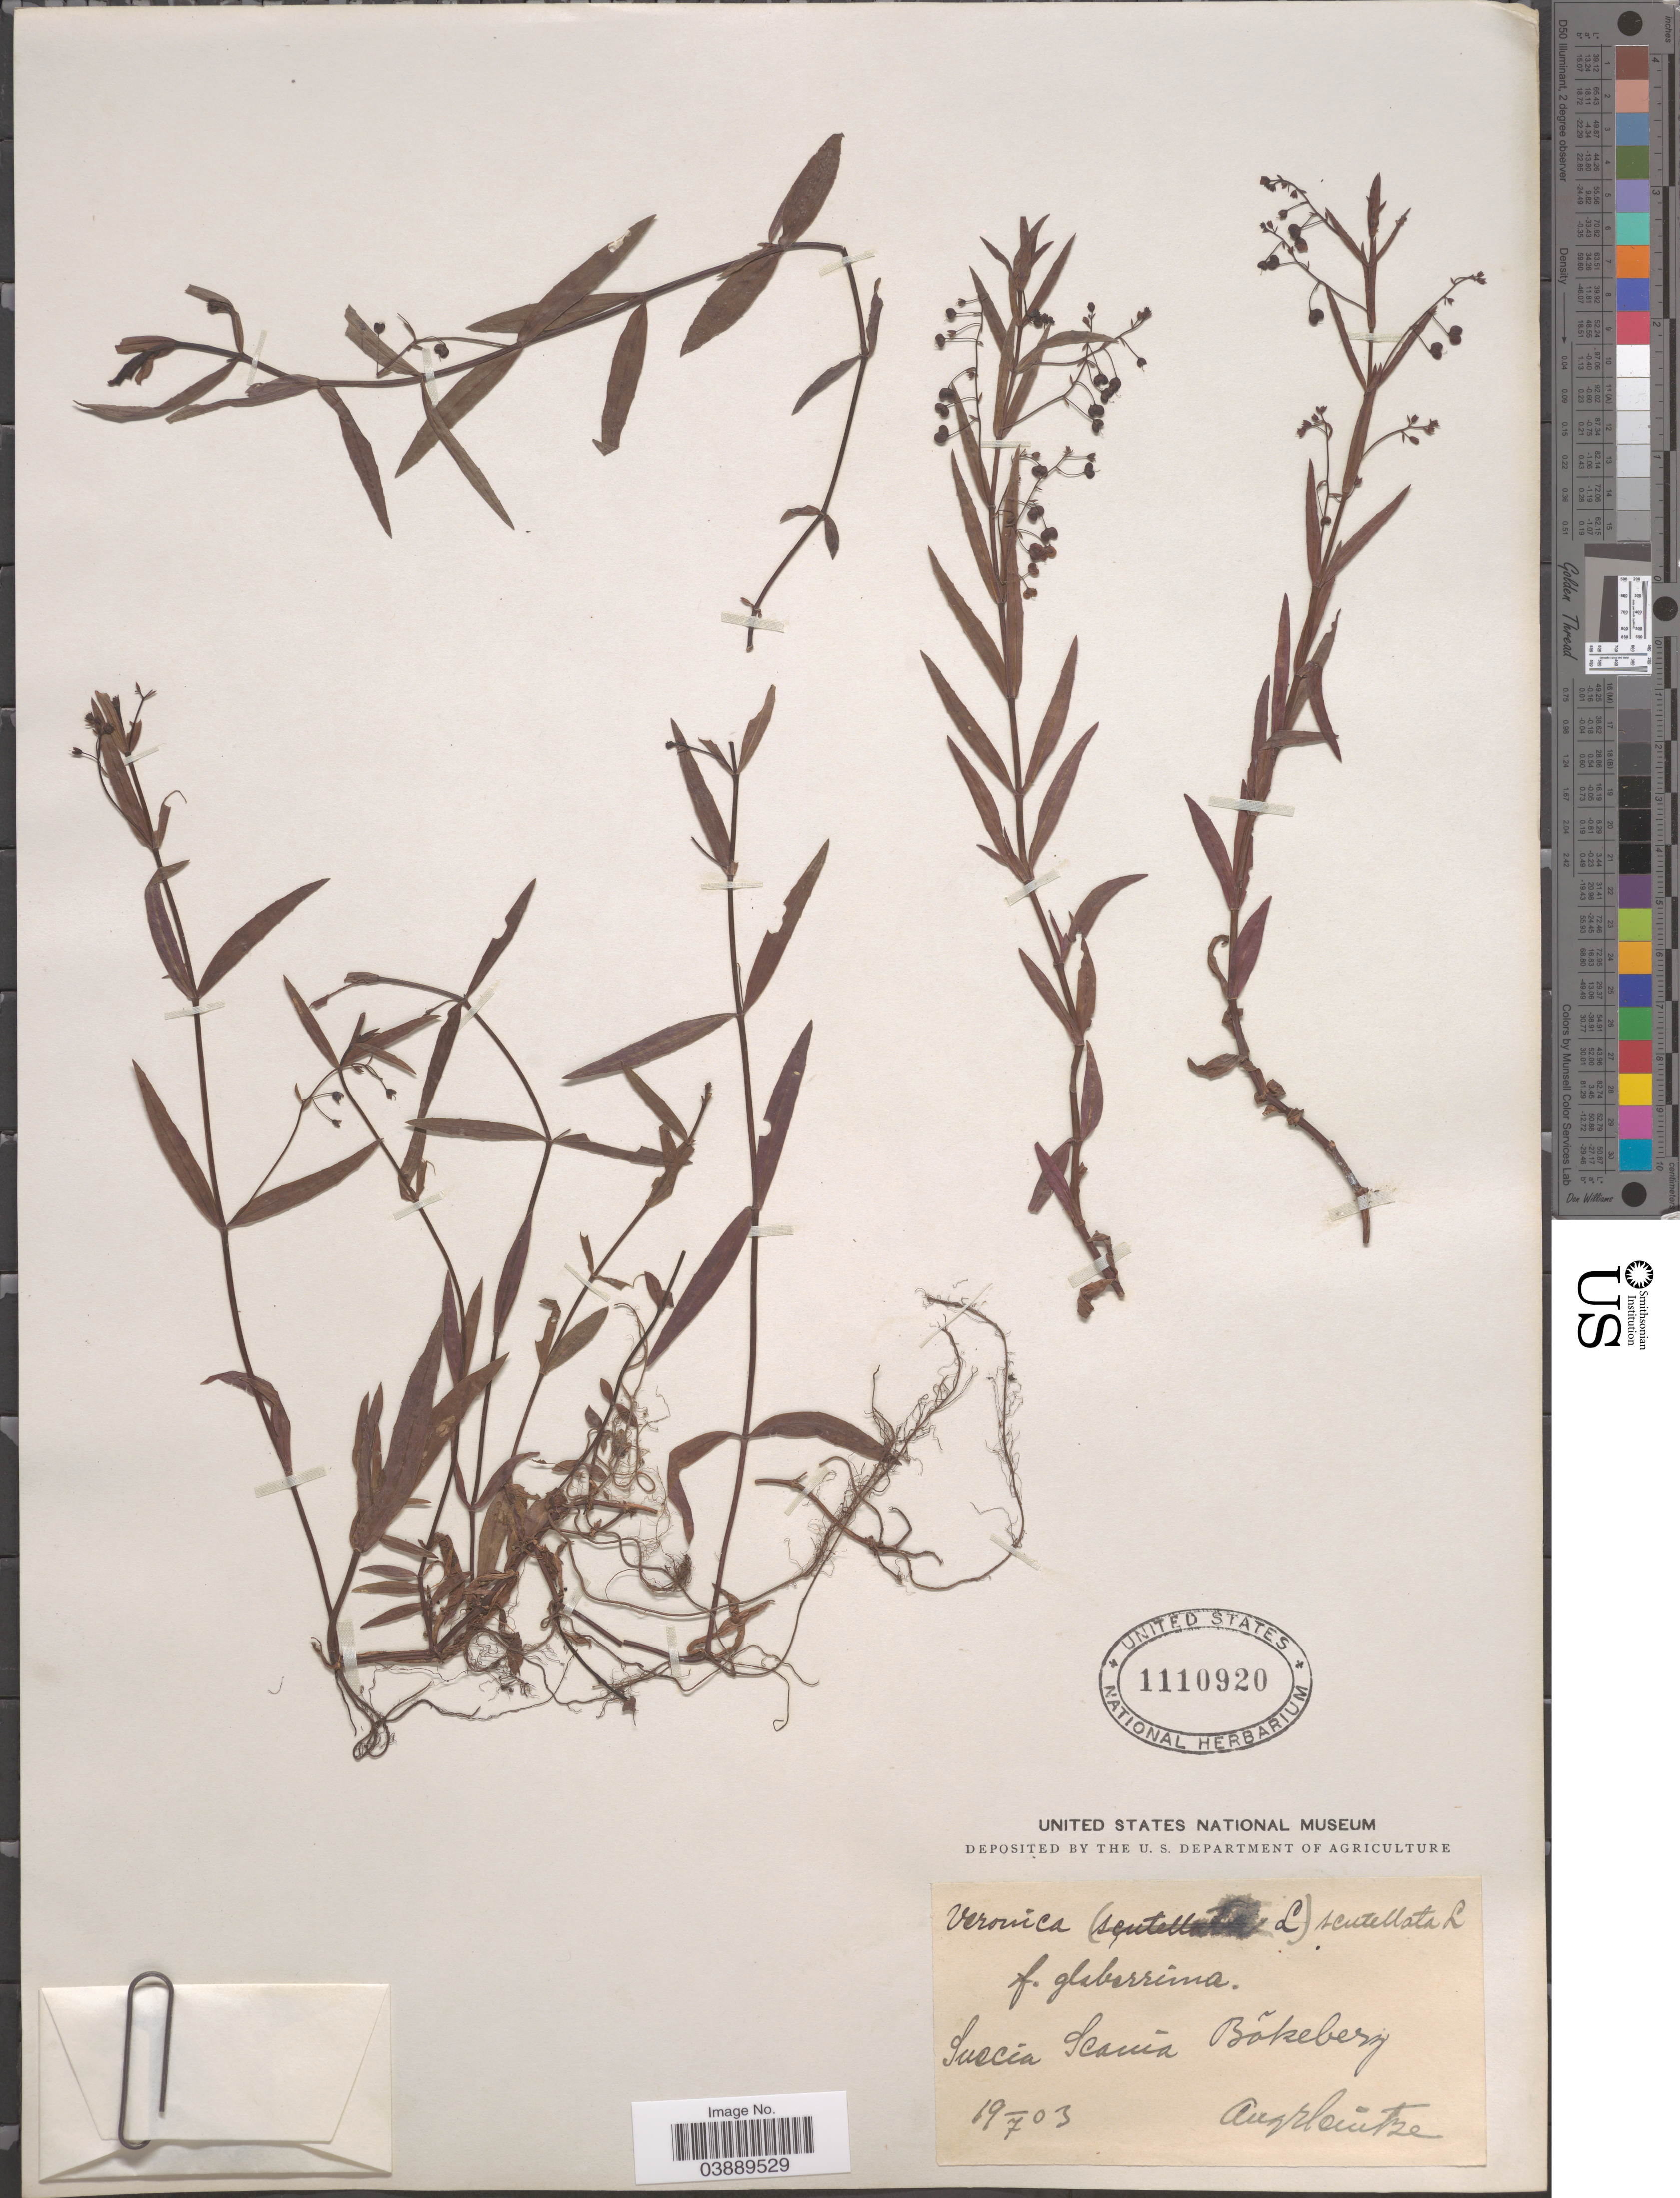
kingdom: Plantae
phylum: Tracheophyta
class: Magnoliopsida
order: Lamiales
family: Plantaginaceae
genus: Veronica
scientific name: Veronica scutellata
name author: L.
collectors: A. Heintze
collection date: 1903-07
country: Sweden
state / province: Skåne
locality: Scanía Bokeberg.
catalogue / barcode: US 1110920